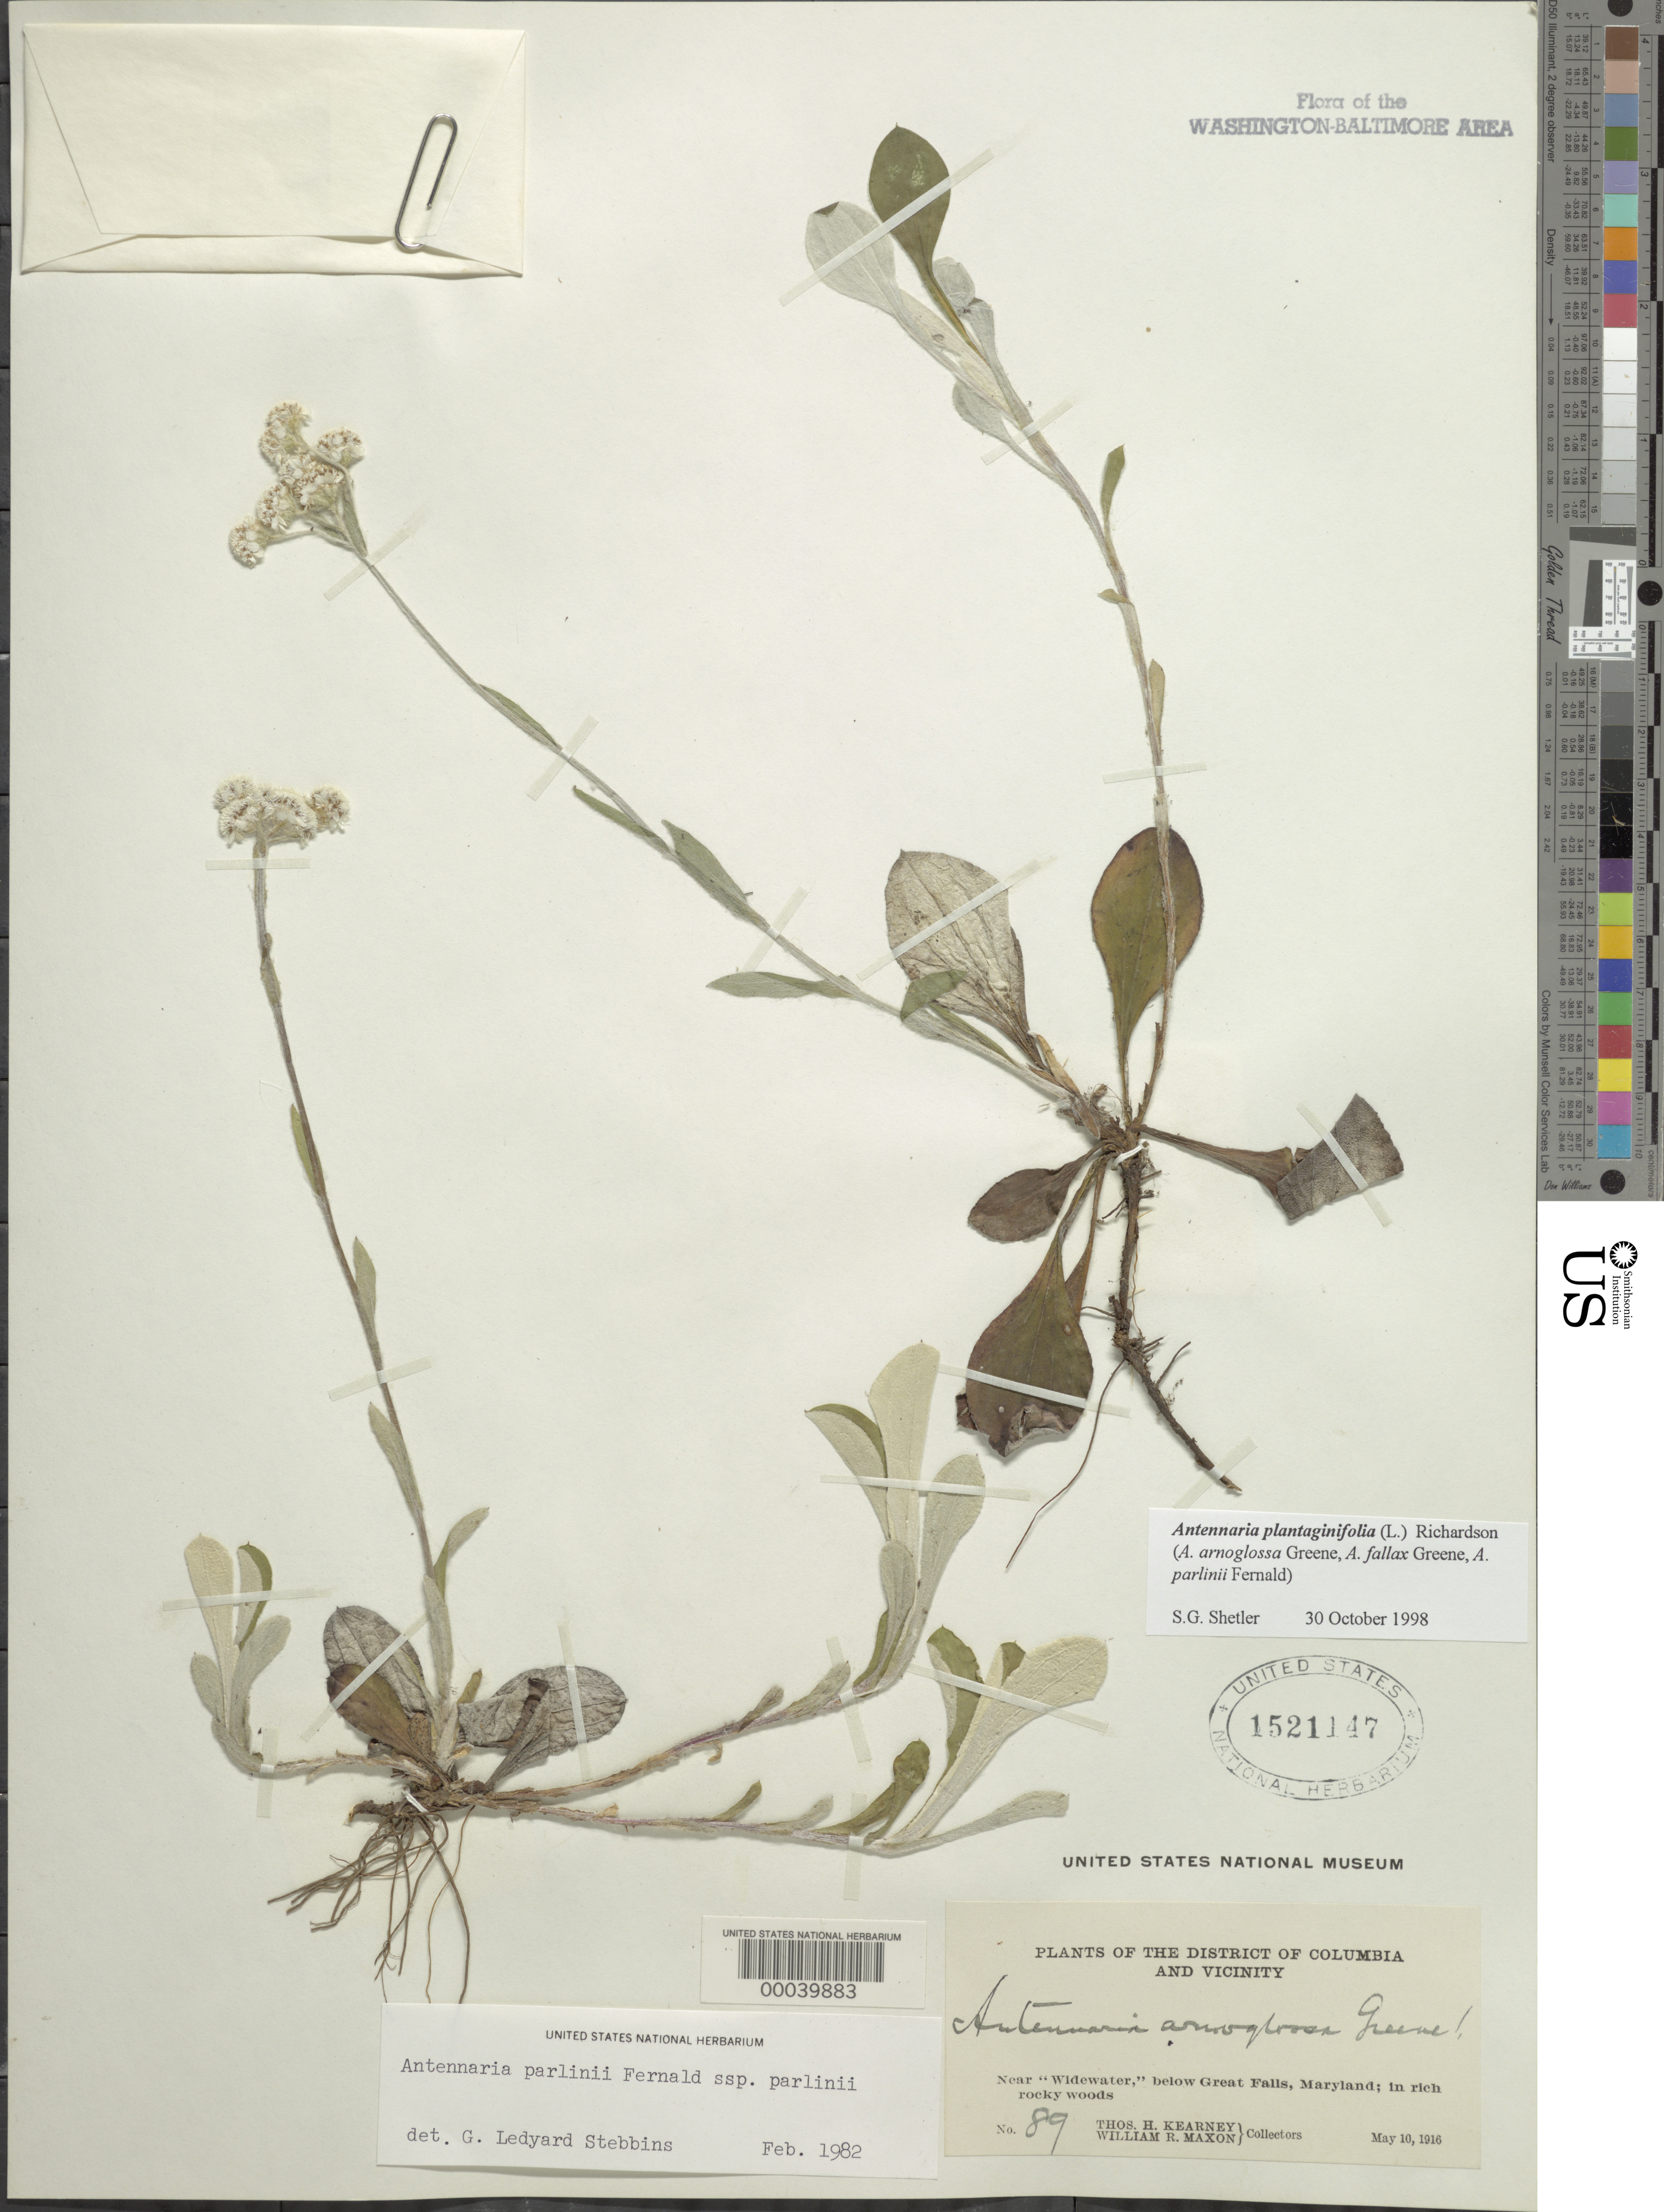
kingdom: Plantae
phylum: Tracheophyta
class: Magnoliopsida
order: Asterales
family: Asteraceae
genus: Antennaria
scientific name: Antennaria plantaginifolia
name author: (L.) Richardson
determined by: Stebbins, G. L.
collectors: T. H. Kearney & W. R. Maxon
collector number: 89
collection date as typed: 10 May 1916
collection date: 1916-05-10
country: United States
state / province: Maryland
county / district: Montgomery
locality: Near Widewater below Great Falls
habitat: Rich rocky woods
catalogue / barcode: US 1521147